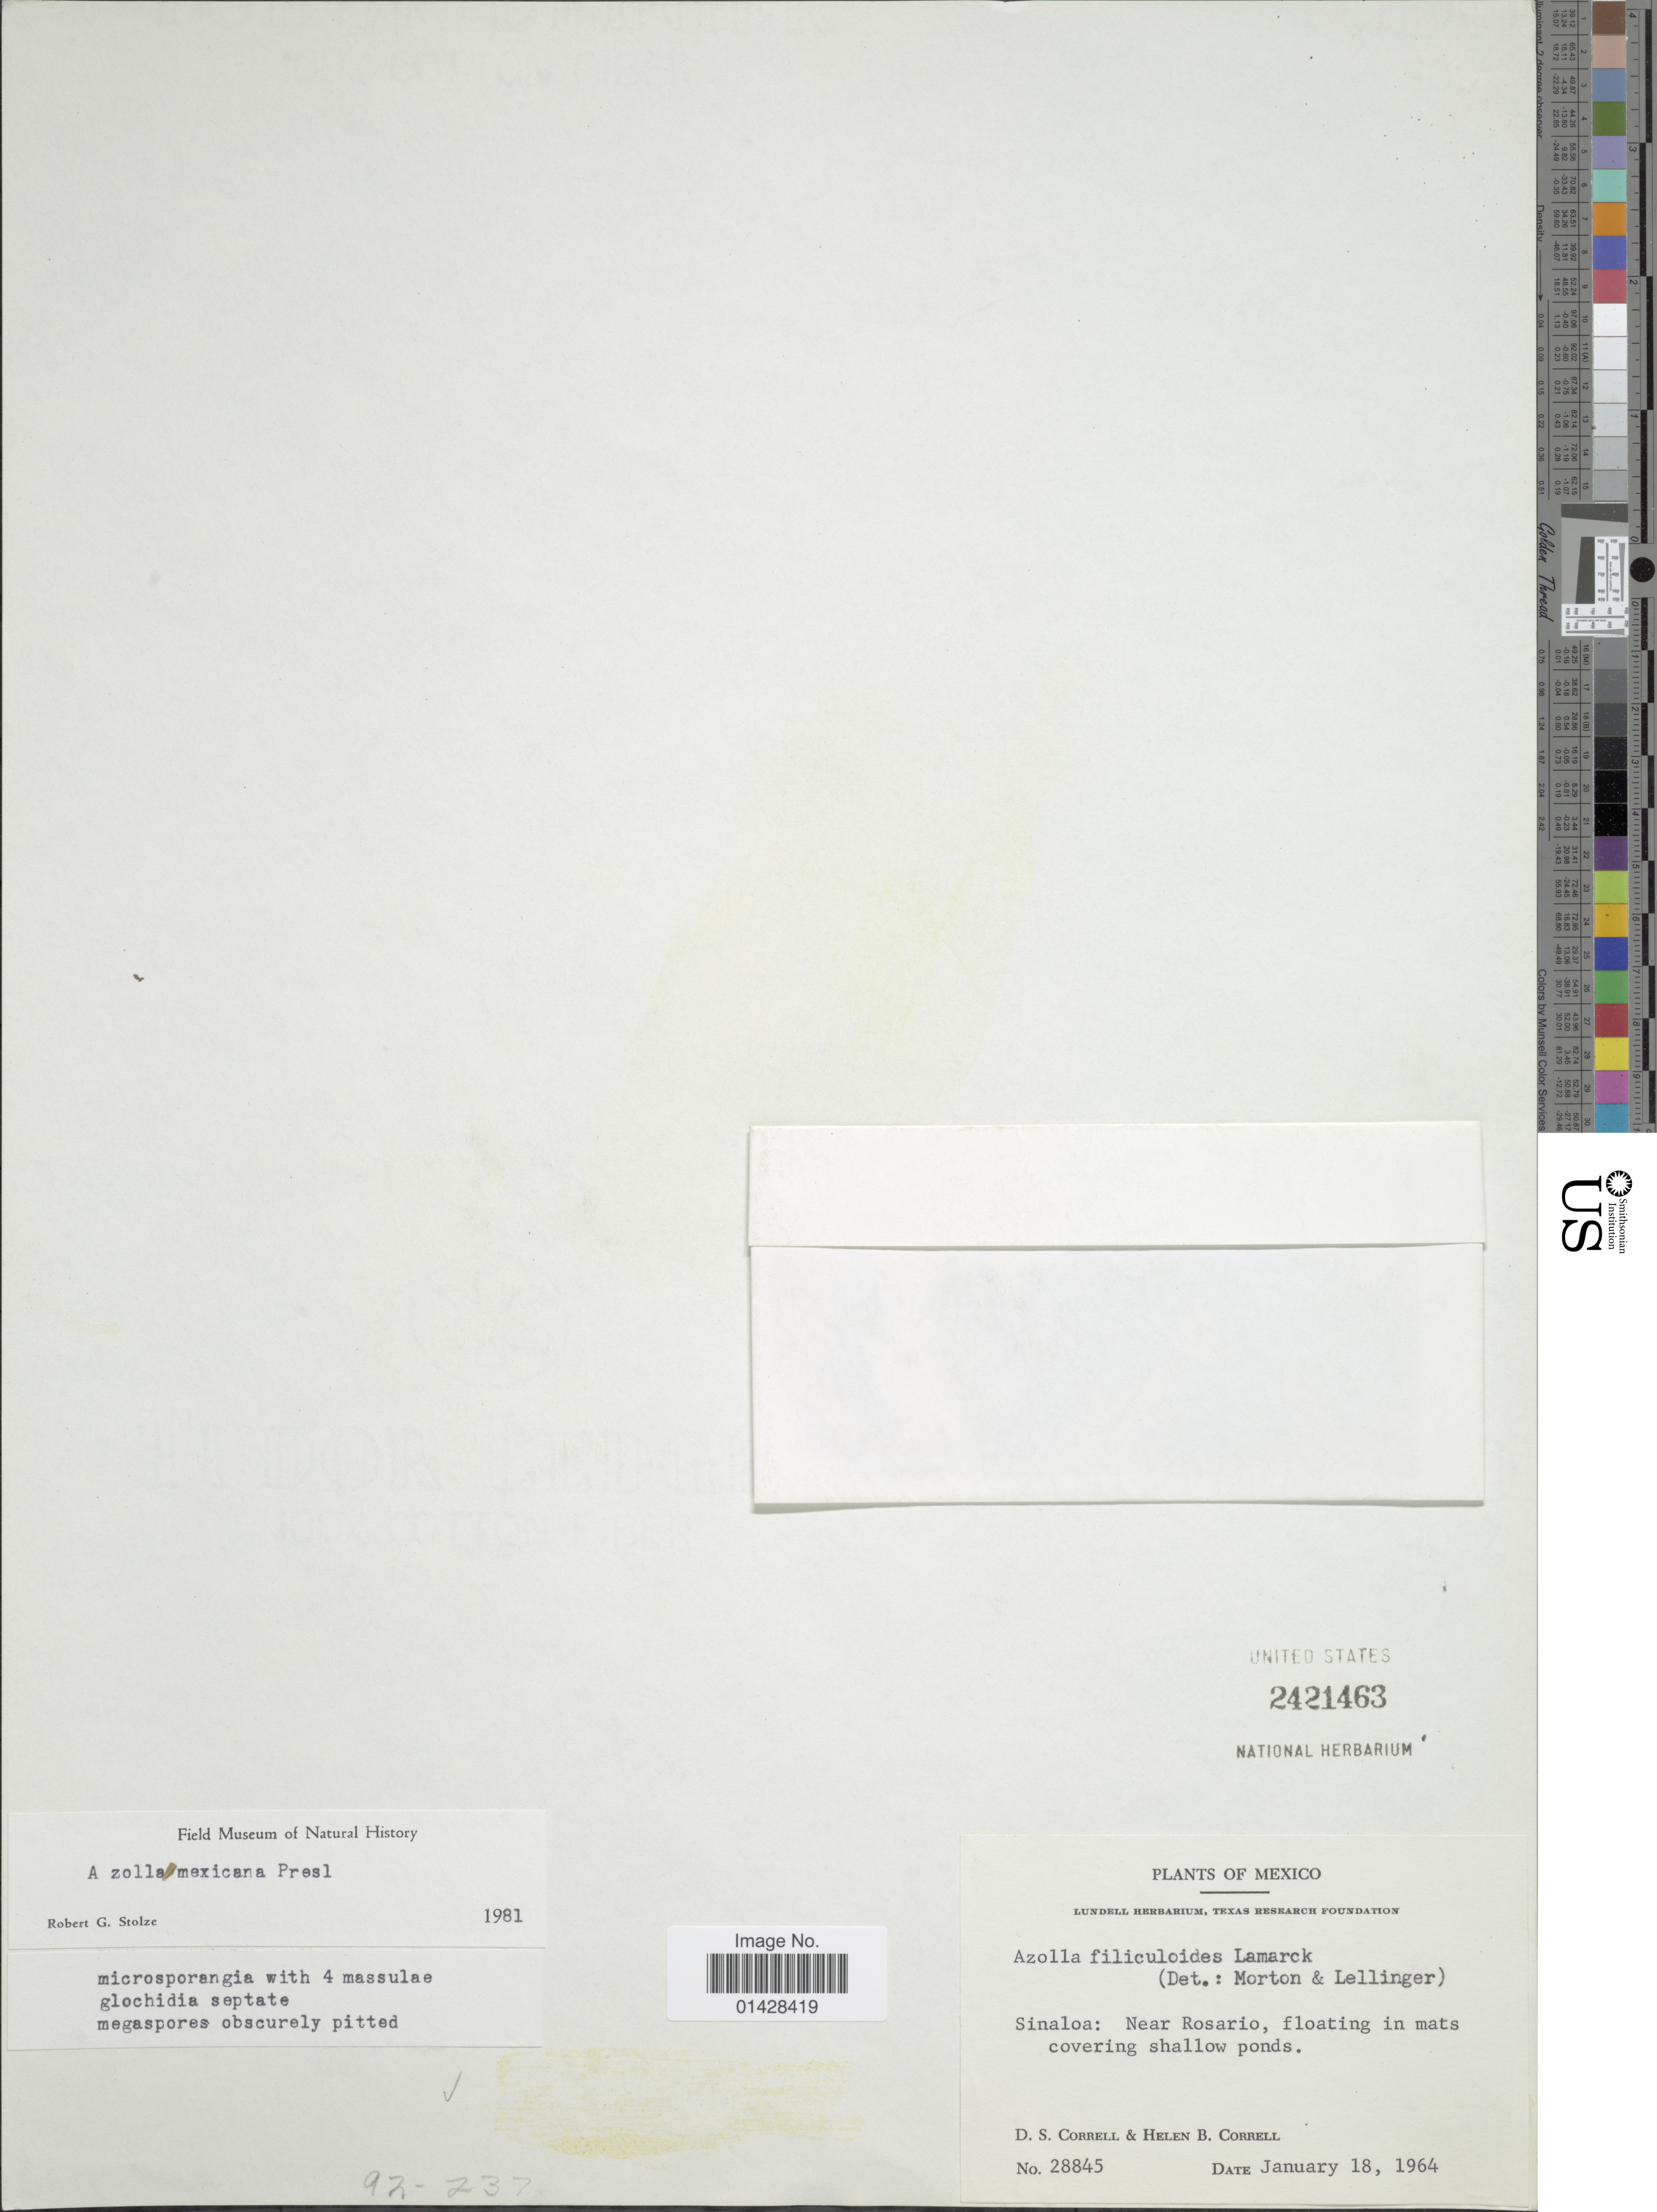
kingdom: Plantae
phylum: Tracheophyta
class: Polypodiopsida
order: Salviniales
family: Salviniaceae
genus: Azolla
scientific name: Azolla sp.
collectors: D. S. Correll & H. Correll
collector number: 28845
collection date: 1964-01-18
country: Mexico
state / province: Sinaloa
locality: Near Rosario, floating in mats covering shallow ponds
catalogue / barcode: US 2421463